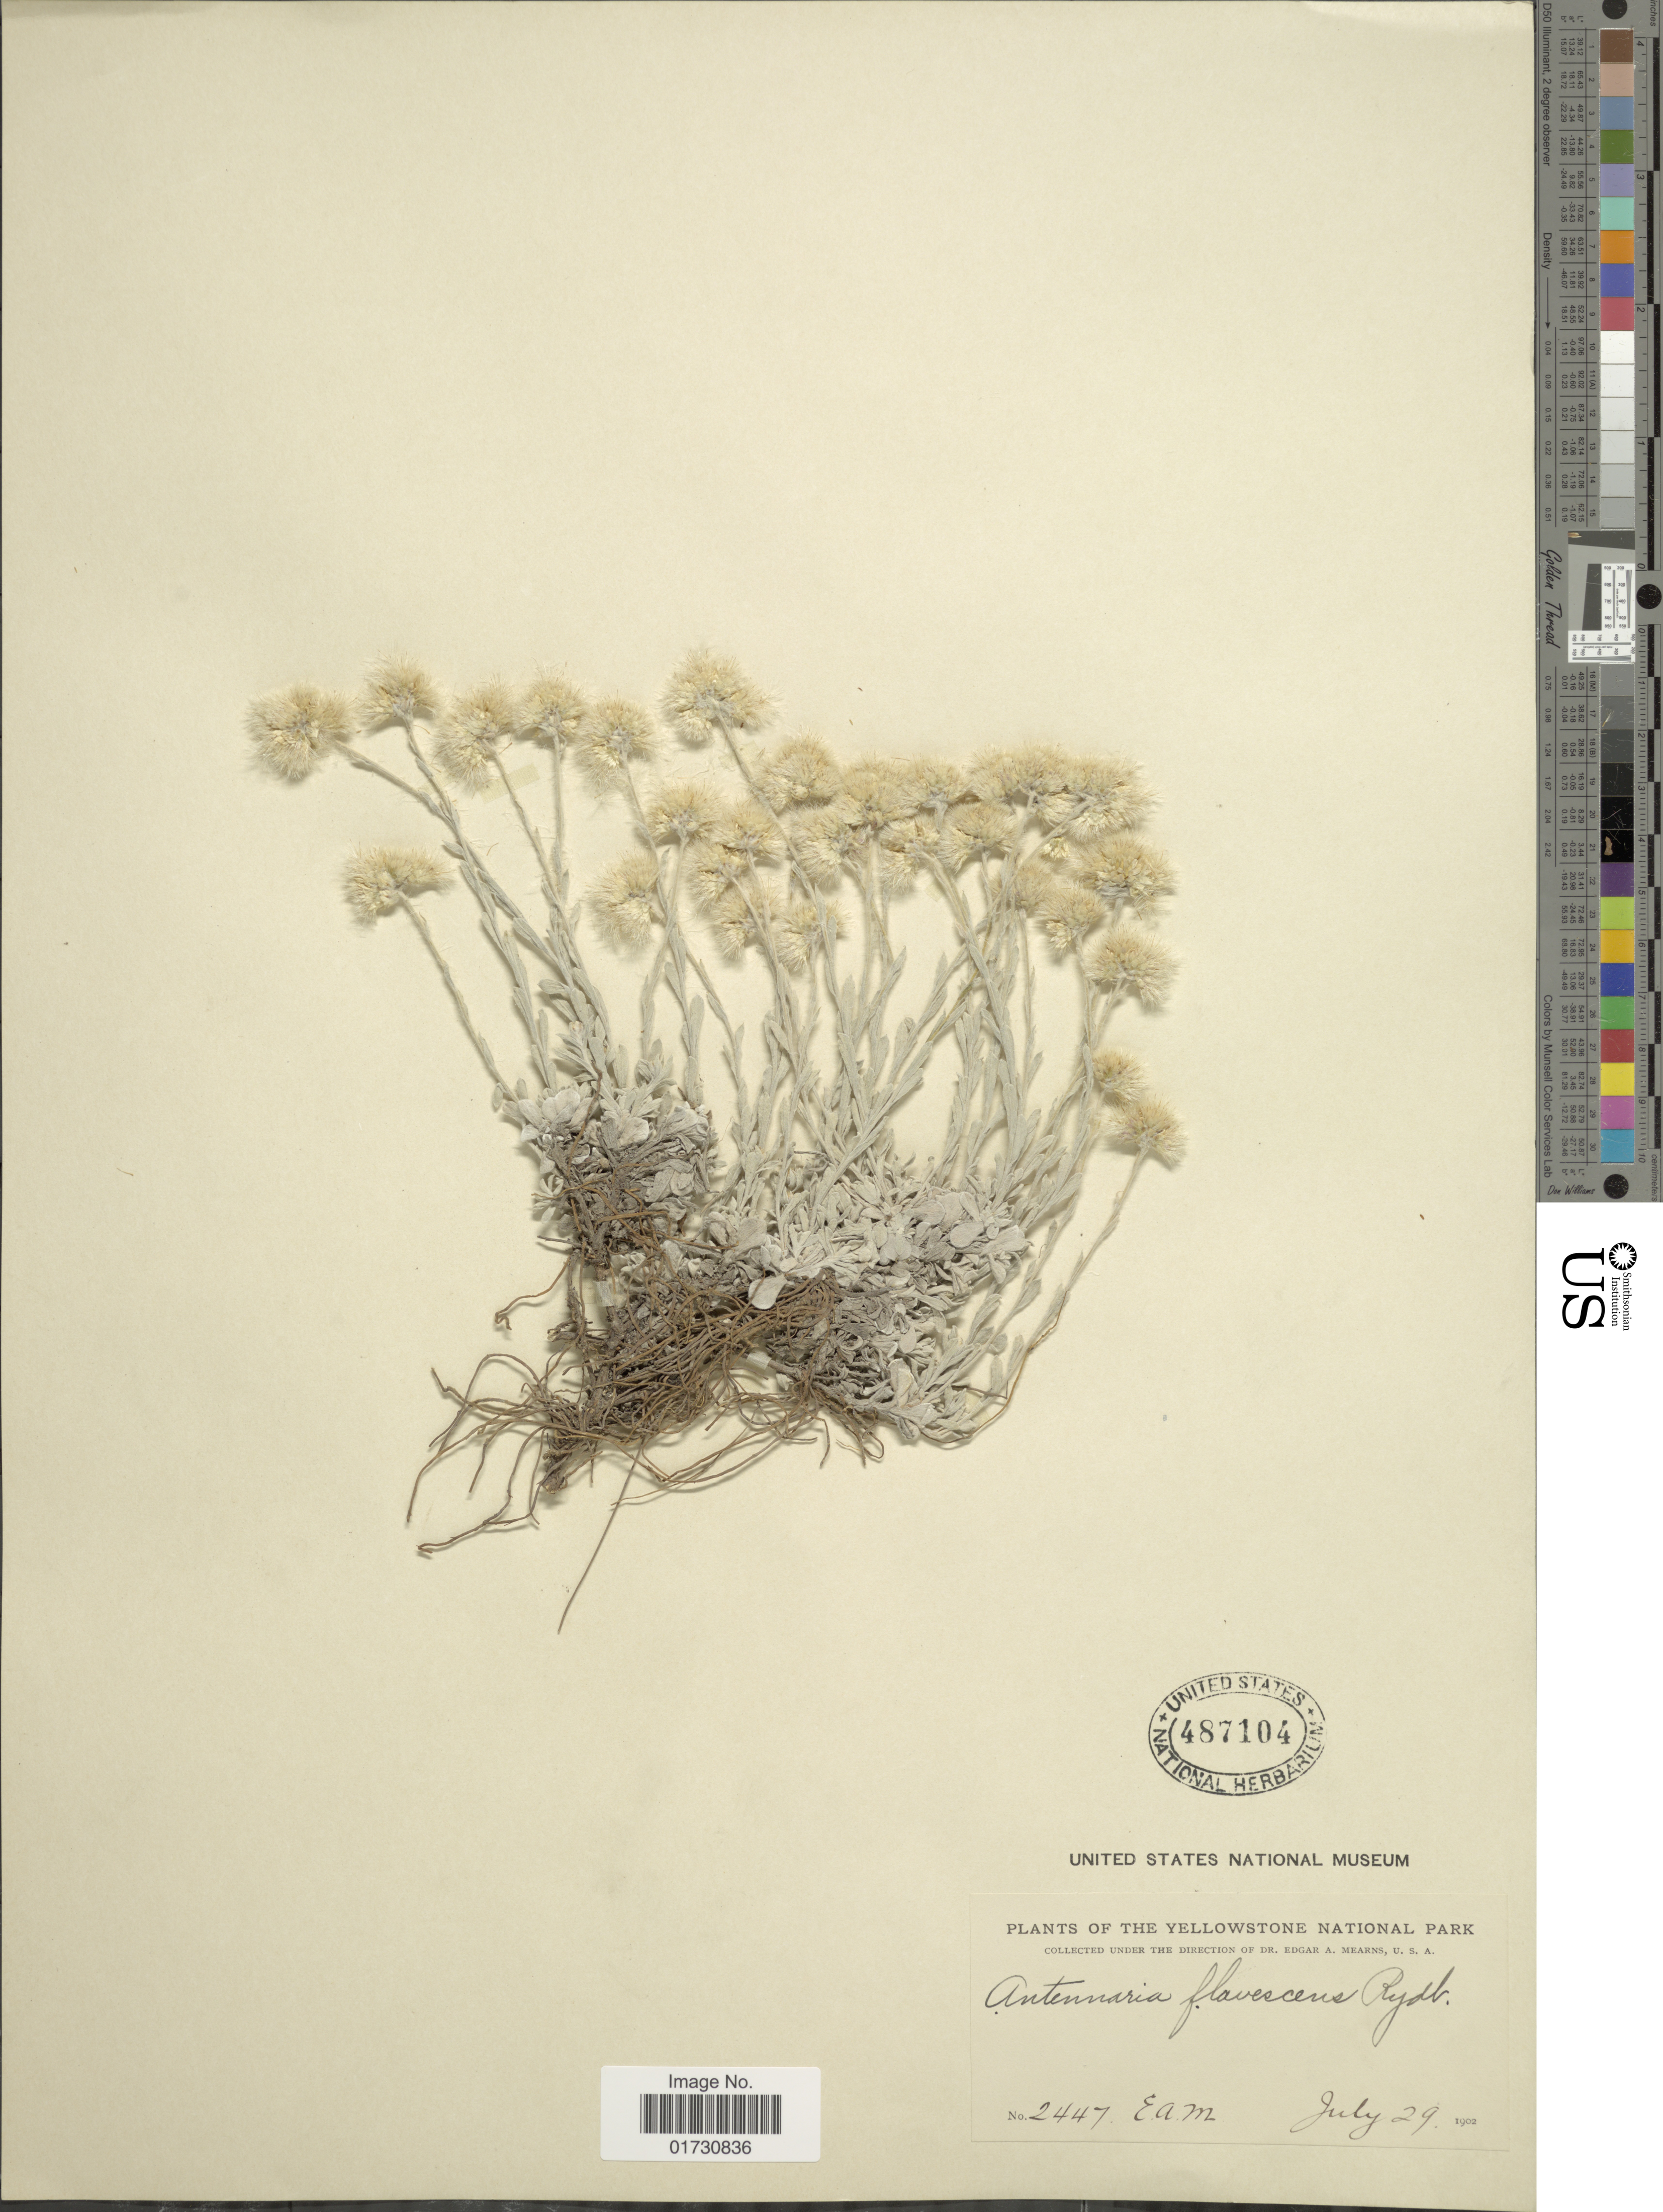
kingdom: Plantae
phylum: Tracheophyta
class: Magnoliopsida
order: Asterales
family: Asteraceae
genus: Antennaria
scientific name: Antennaria flavescens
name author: Rydb.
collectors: E. A. Mearns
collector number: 2447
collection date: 1902-07-29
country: United States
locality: The Yellowstone National Park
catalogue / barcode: US 487104